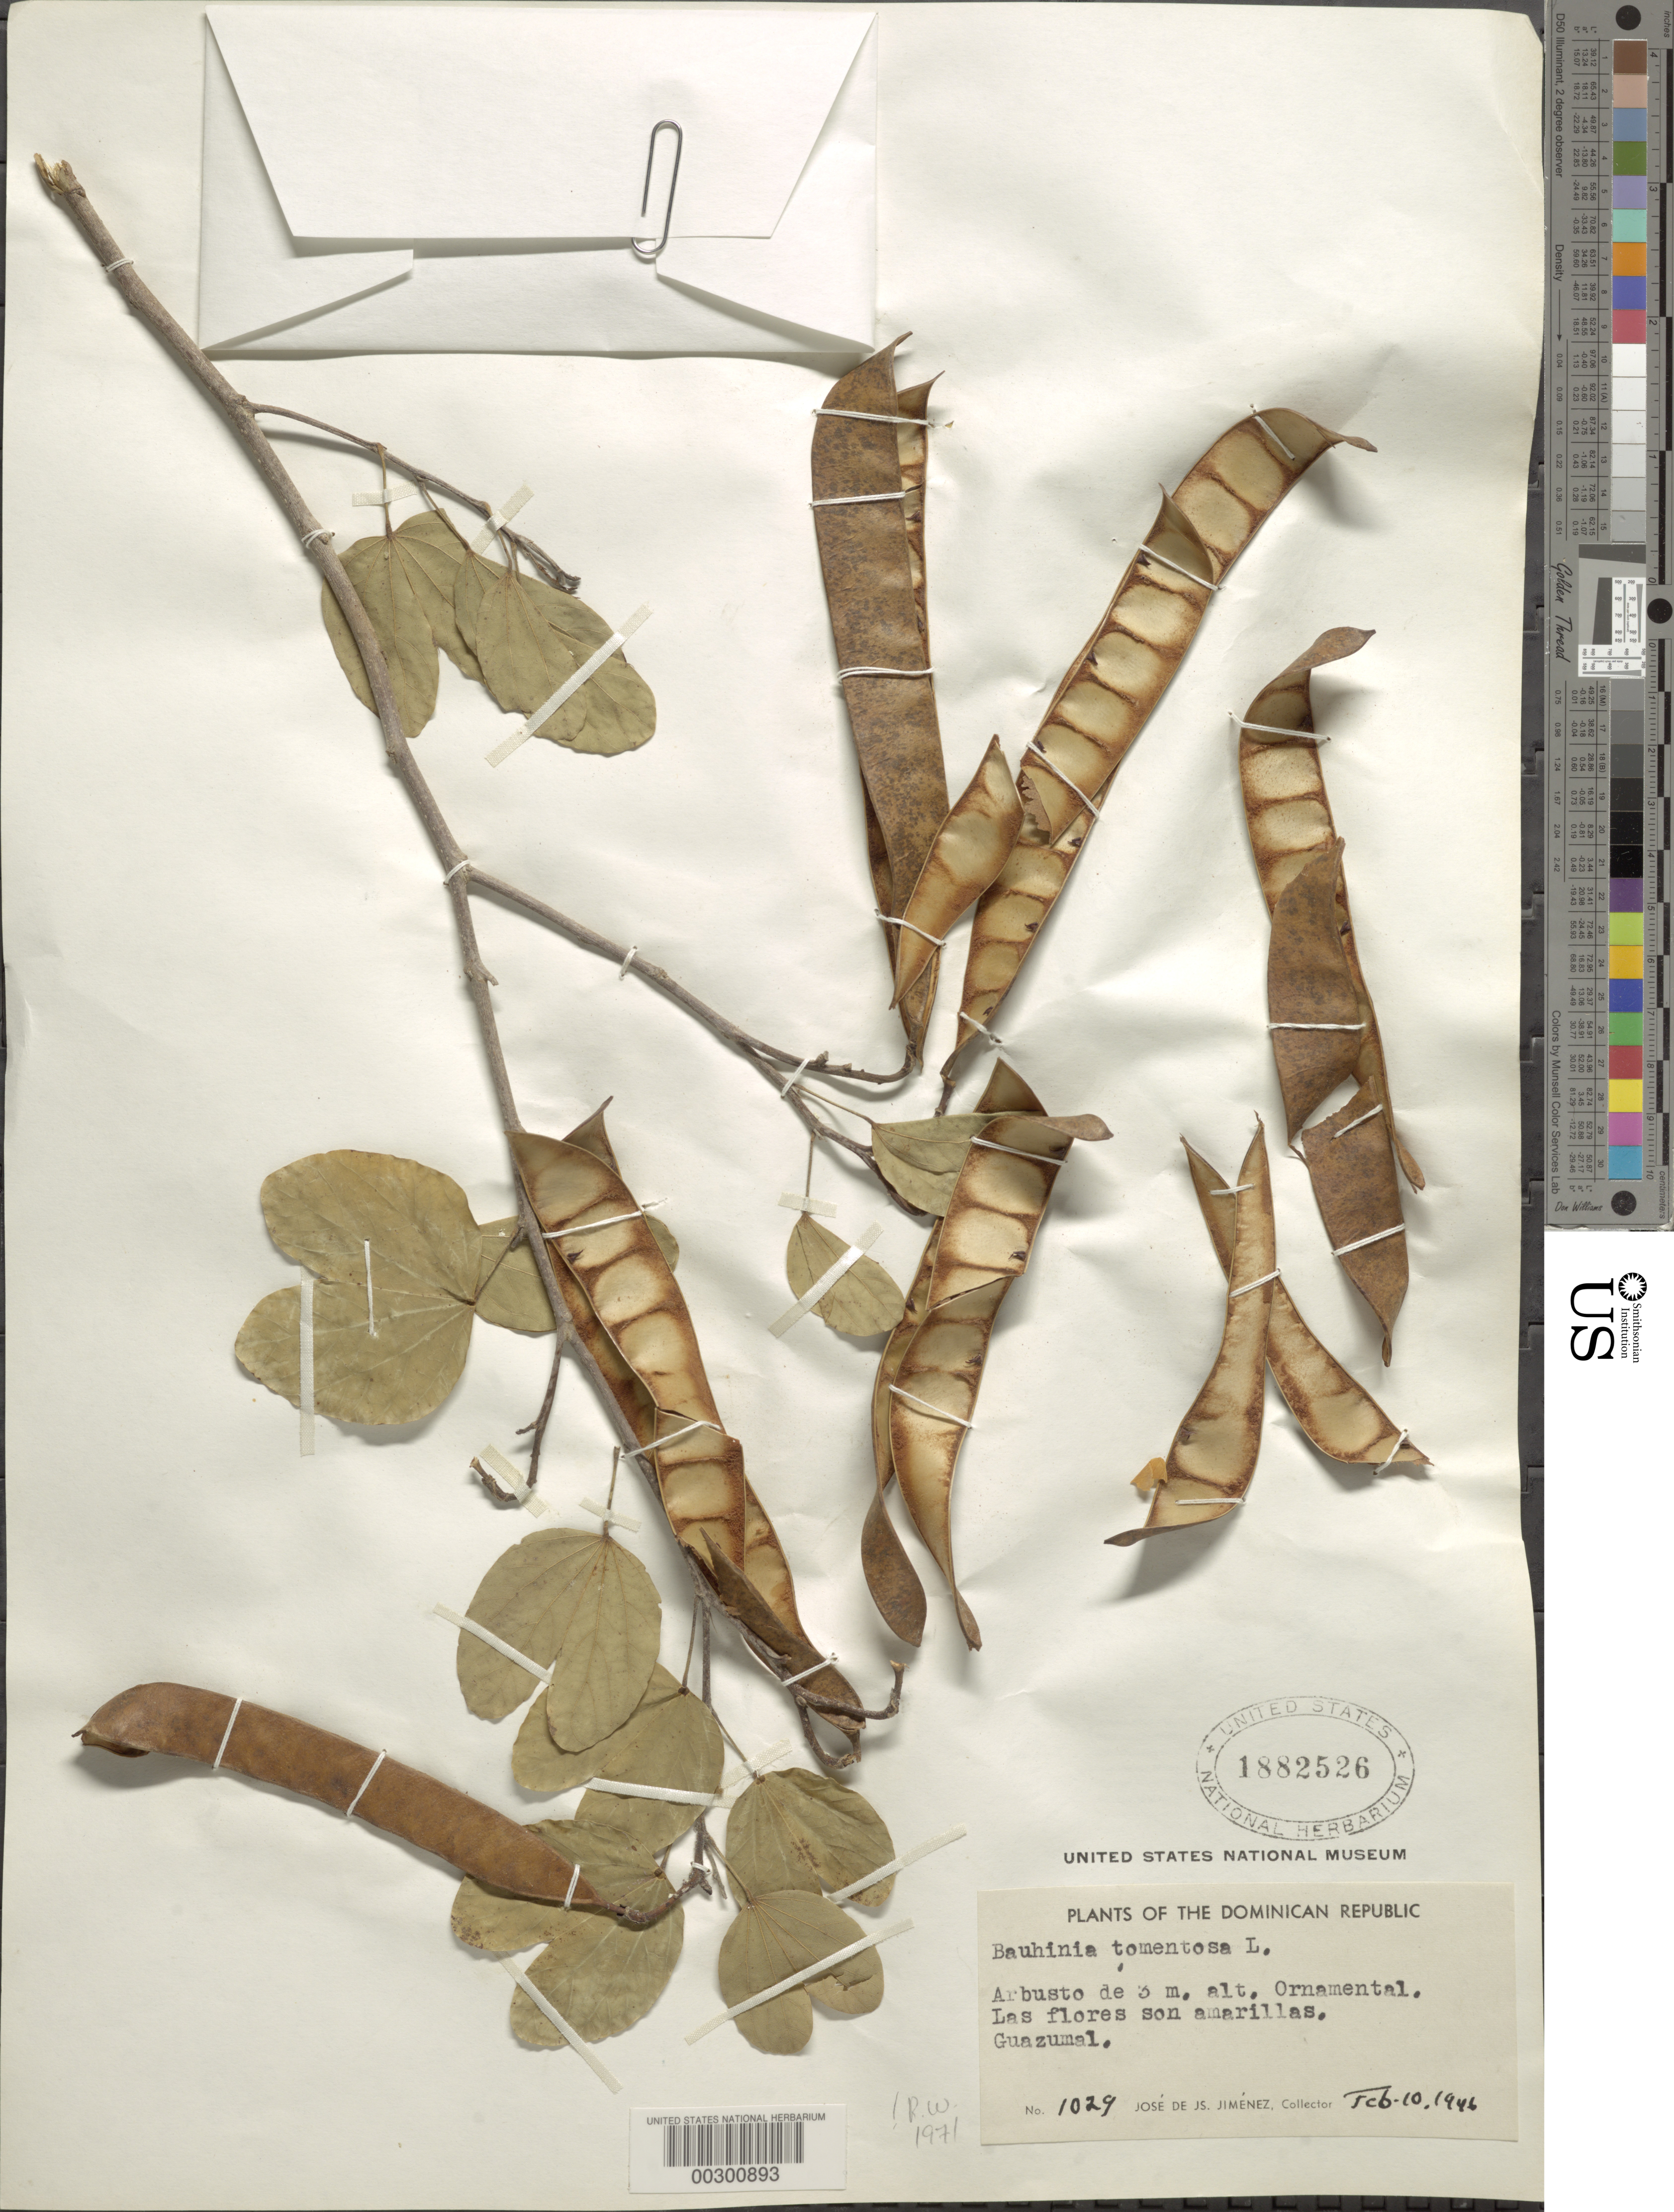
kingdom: Plantae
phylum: Tracheophyta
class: Magnoliopsida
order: Fabales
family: Fabaceae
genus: Bauhinia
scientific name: Bauhinia tomentosa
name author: L.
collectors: J. J. Jiménez Almonte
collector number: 1029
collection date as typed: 10 Feb 1946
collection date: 1946-02-10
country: Dominican Republic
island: Hispaniola Island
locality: Guazumal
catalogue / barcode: US 1882526